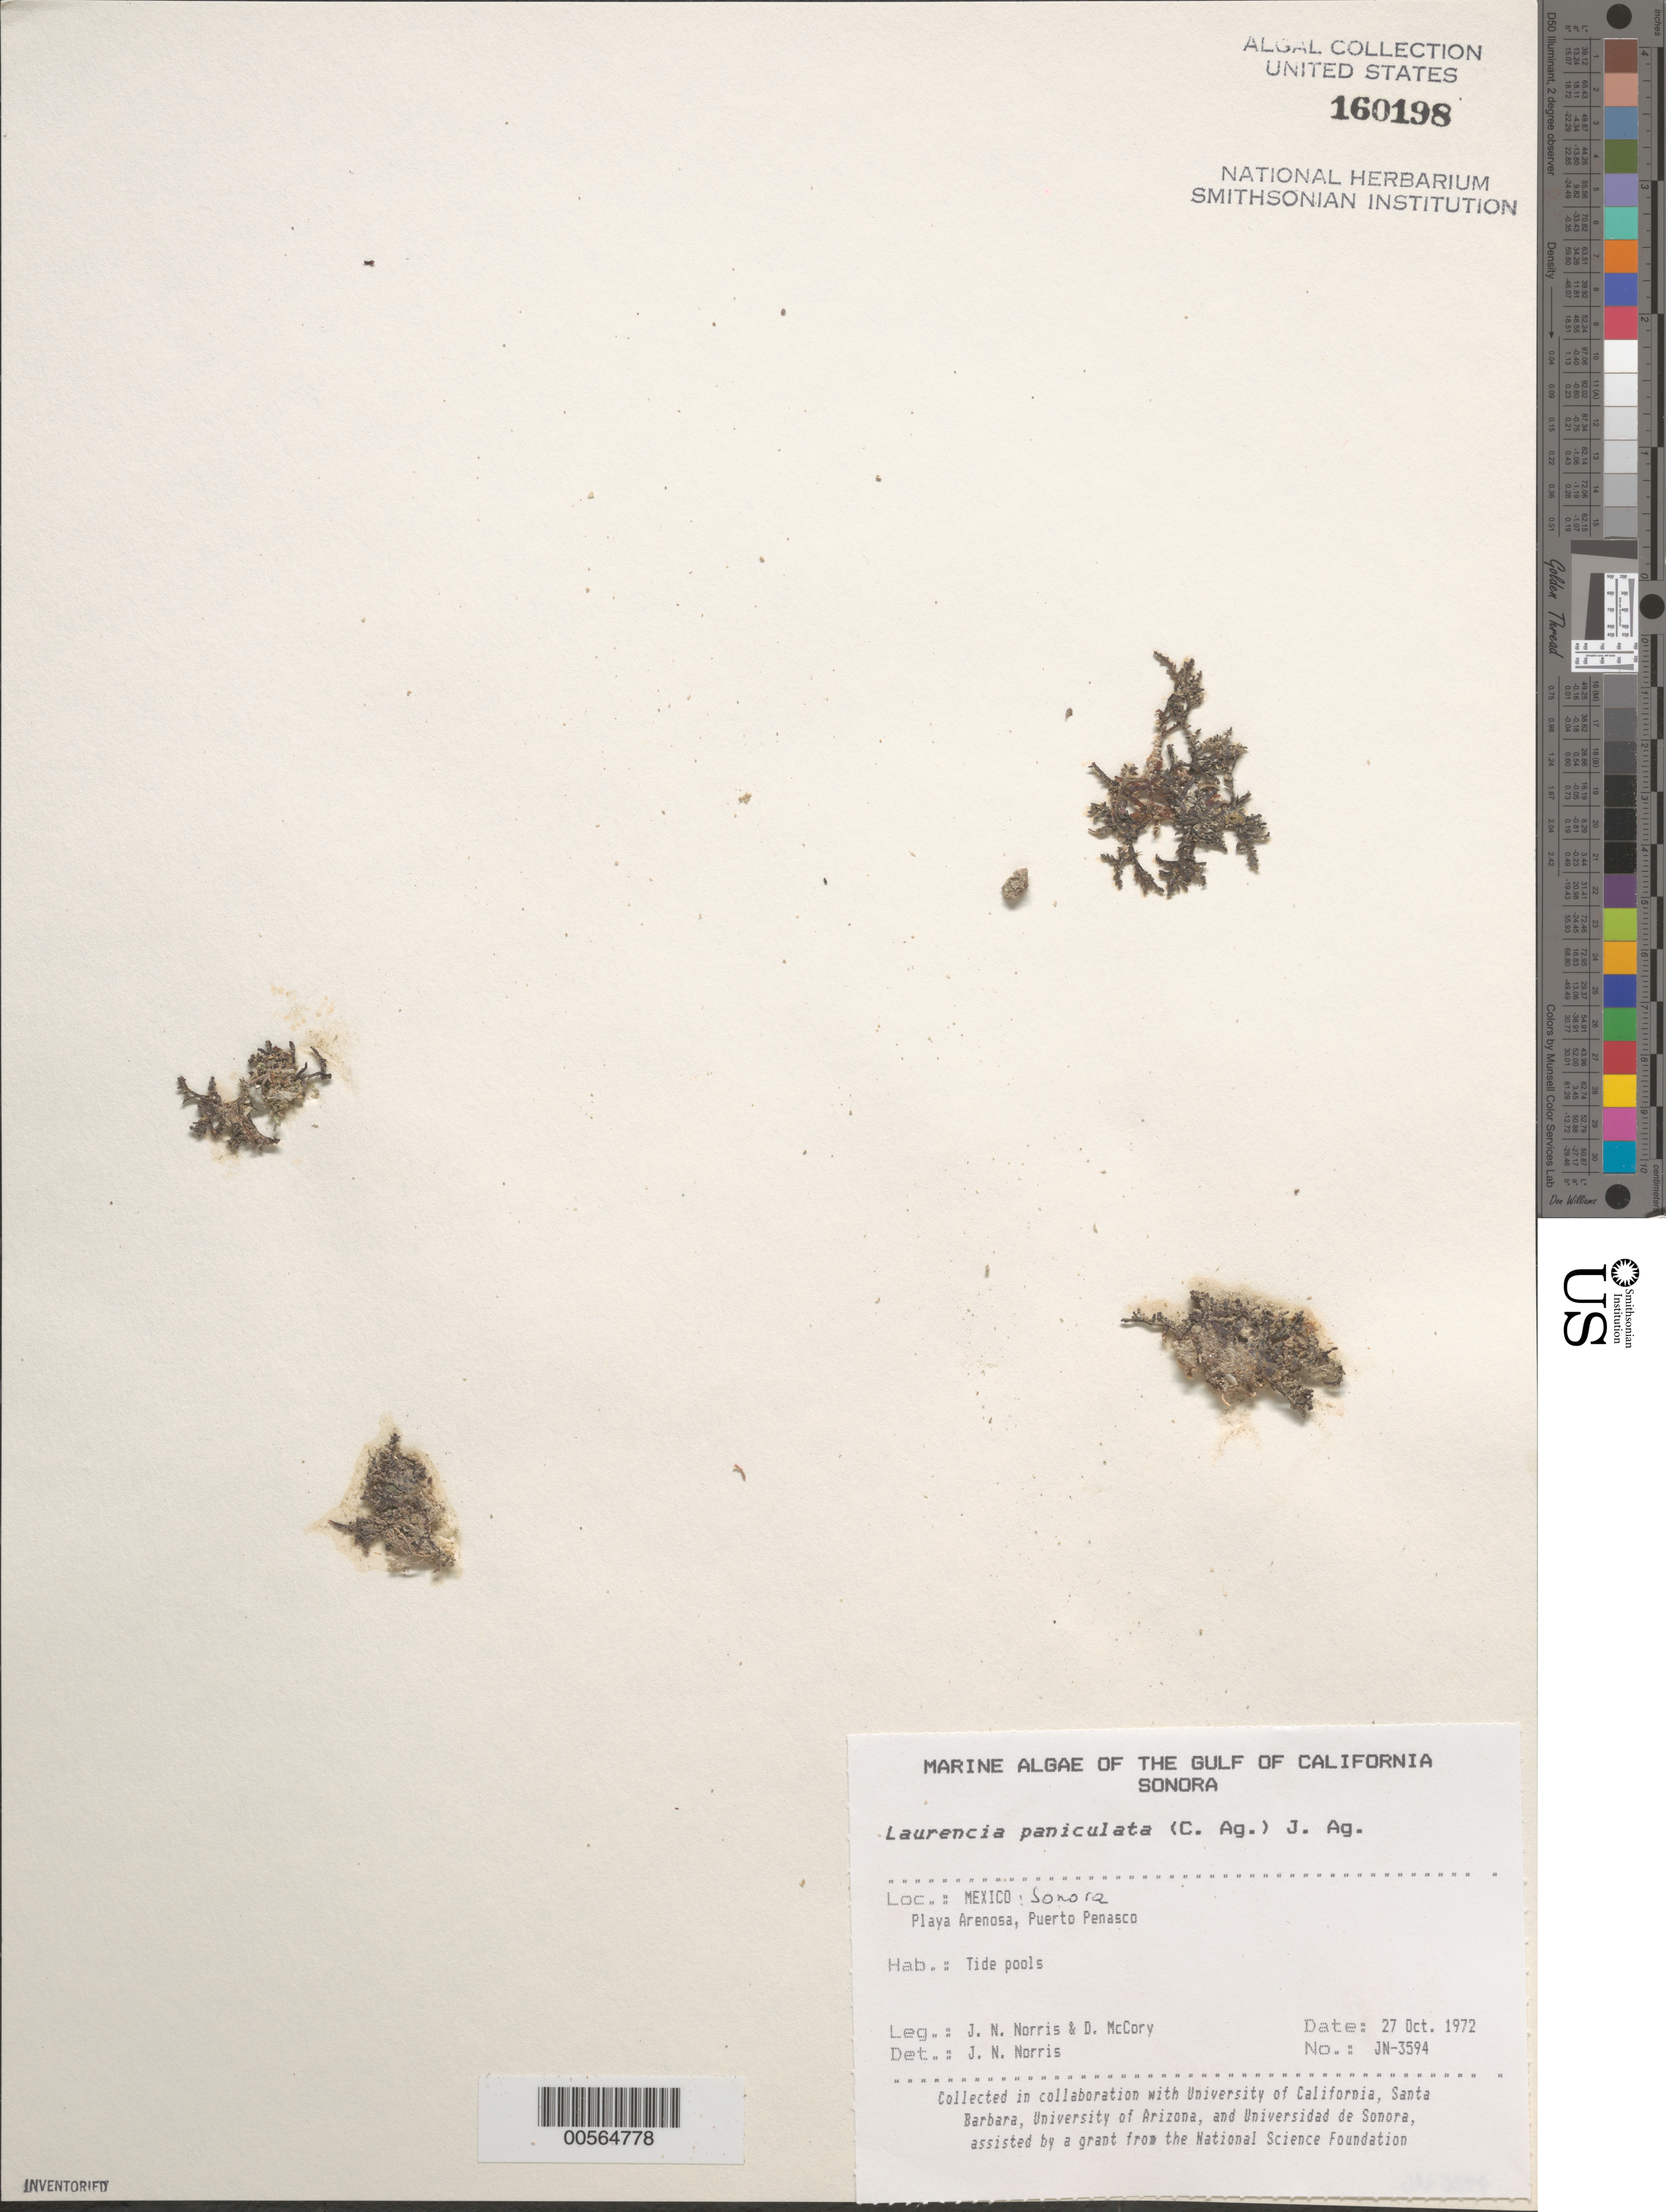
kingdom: Plantae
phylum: Rhodophyta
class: Florideophyceae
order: Ceramiales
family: Rhodomelaceae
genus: Palisada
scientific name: Palisada thuyoides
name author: (Kützing) Cassano et al.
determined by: Algae name updating Project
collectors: J. N. Norris & D. McCory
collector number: JN-3594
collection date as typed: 27 Oct 1972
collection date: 1972-10-27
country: Mexico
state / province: Sonora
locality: Playa Arenosa, Puerto Penasco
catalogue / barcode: US 160198